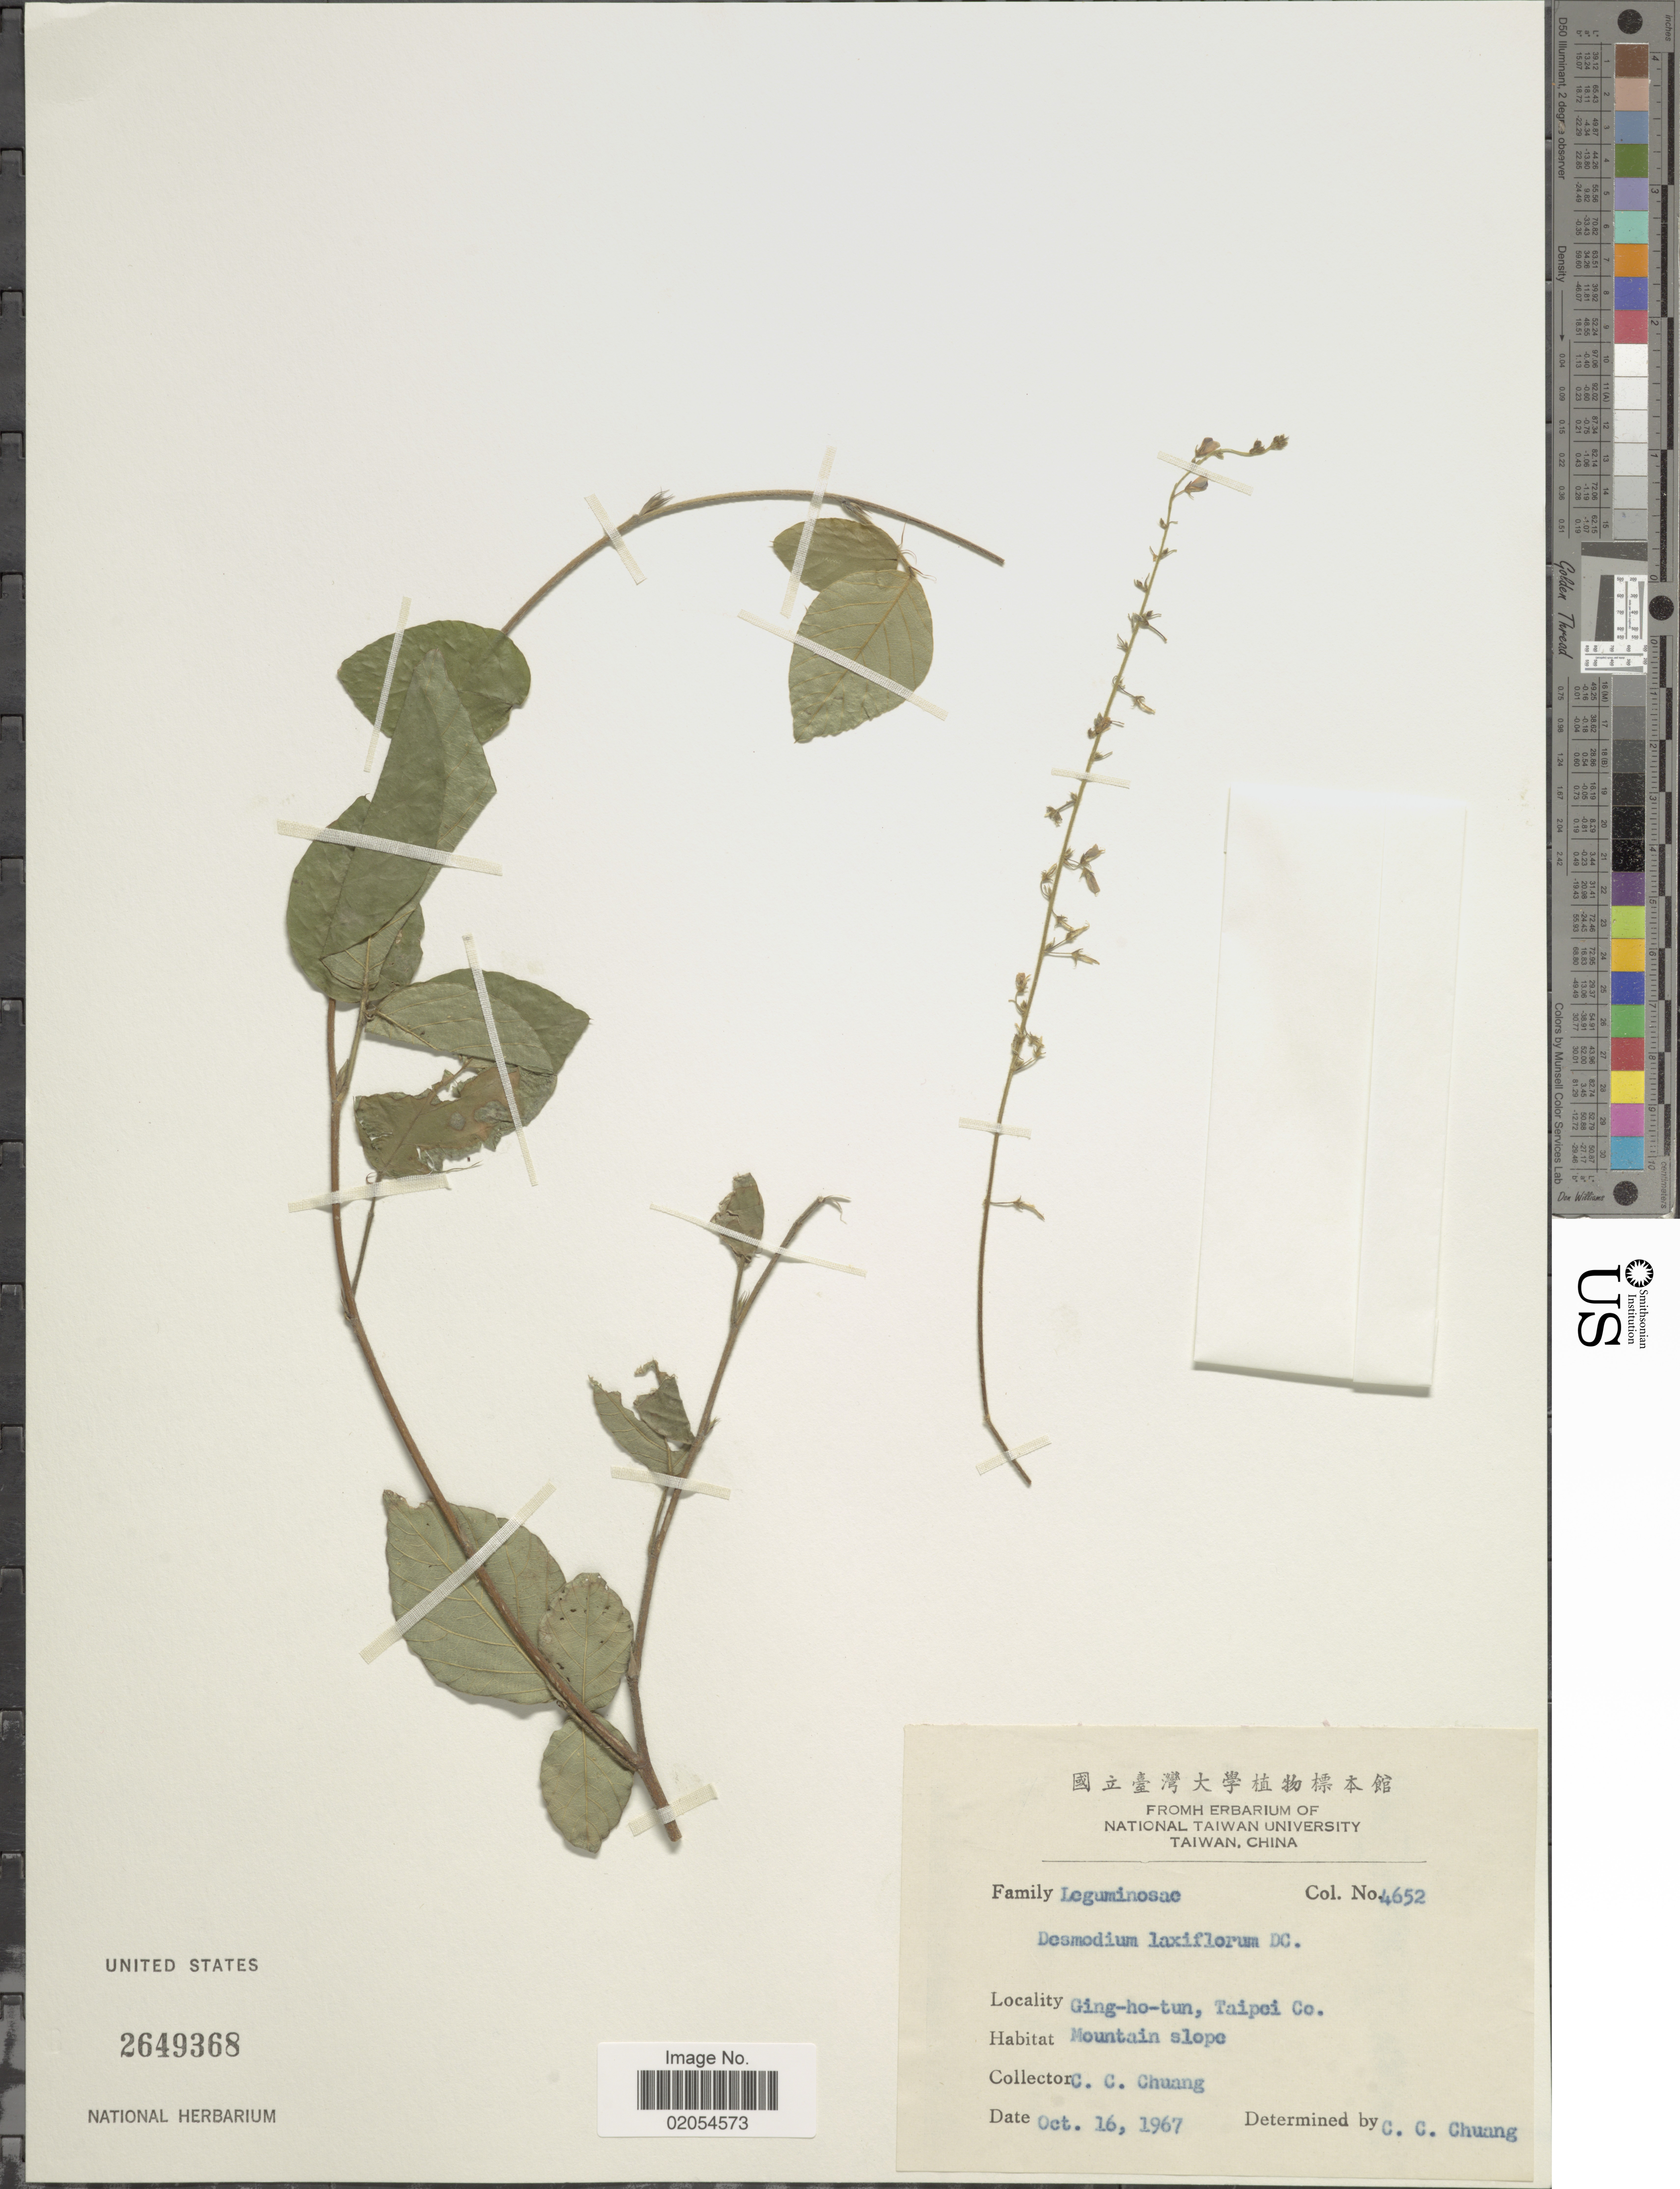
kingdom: Plantae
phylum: Tracheophyta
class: Magnoliopsida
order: Fabales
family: Fabaceae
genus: Sohmaea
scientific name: Sohmaea laxiflora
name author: (DC.) H. Ohashi & K. Ohashi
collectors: C. C. Chuang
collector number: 4652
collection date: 1967-10-16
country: Taiwan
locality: Ging-ho-tun, Taipei Co. Mountain slopes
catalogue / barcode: US 2649368